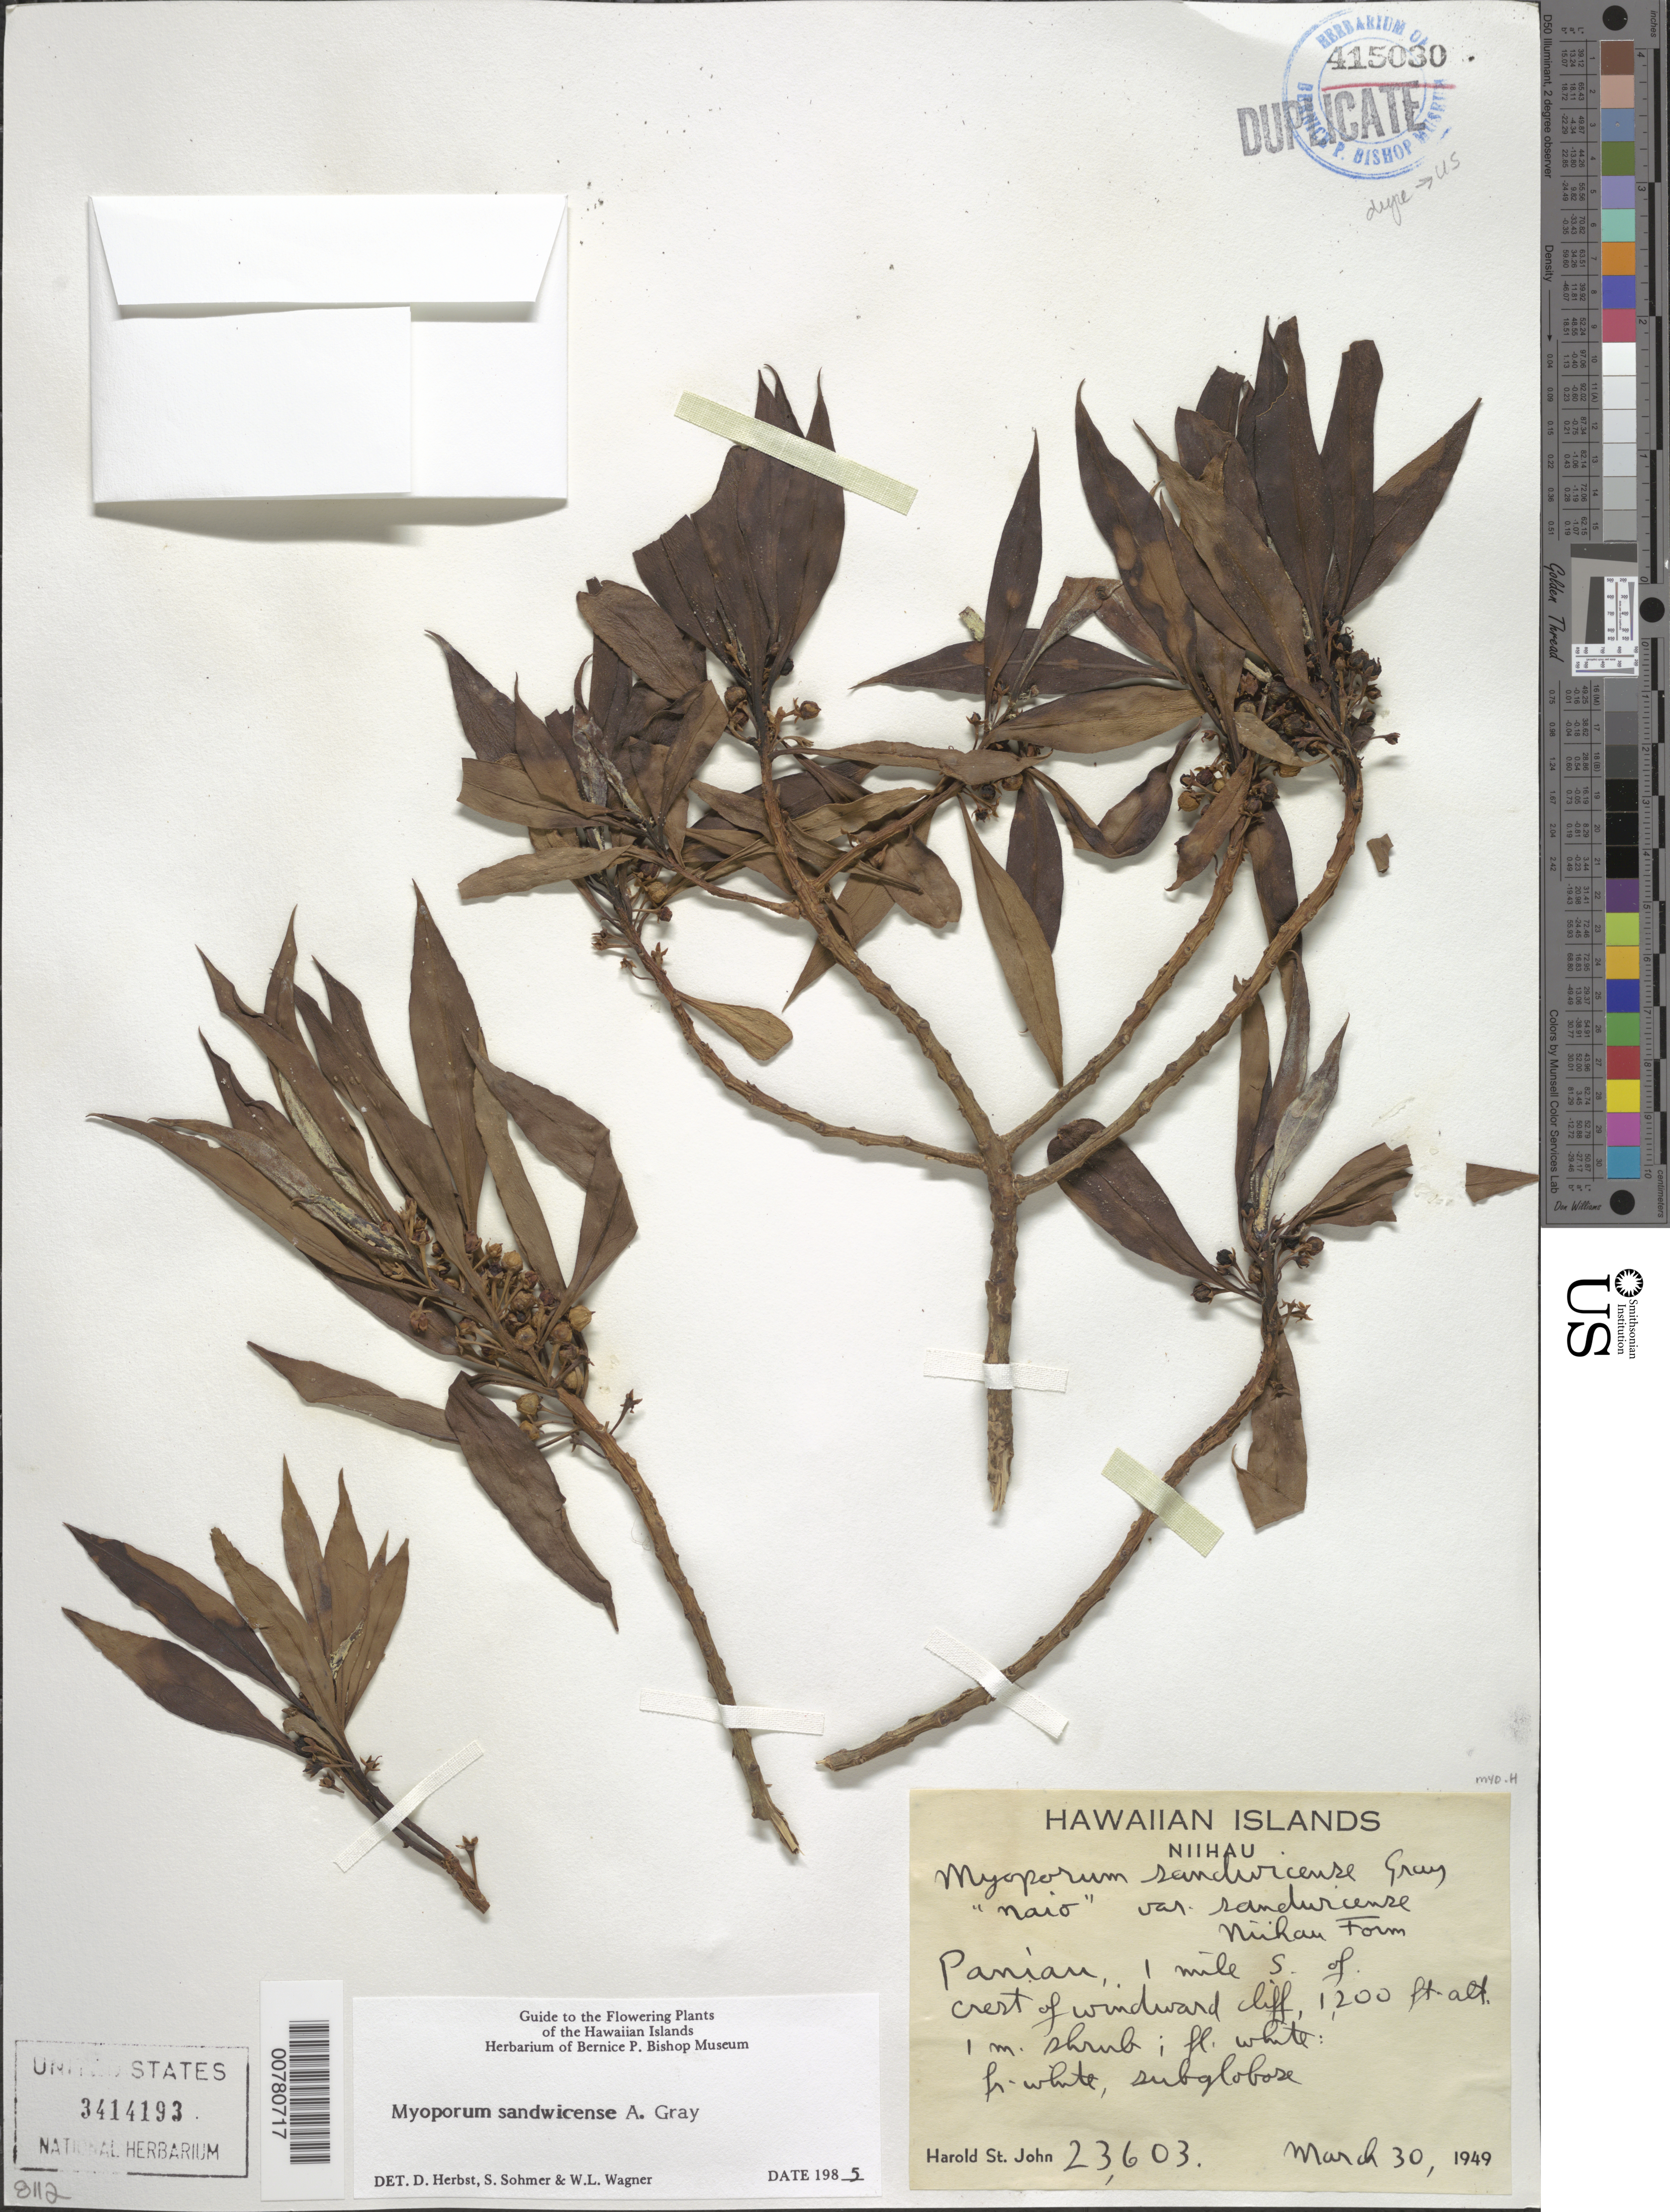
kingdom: Plantae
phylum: Tracheophyta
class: Magnoliopsida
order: Lamiales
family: Scrophulariaceae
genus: Myoporum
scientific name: Myoporum sandwicense subsp. sandwicense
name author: A. Gray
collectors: H. St. John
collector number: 23603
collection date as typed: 30 Mar 1949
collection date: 1949-03-30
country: United States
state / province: Hawaii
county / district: Kauai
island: Ni'ihau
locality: Panian, 1 mile S of crest of winward cliff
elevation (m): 365.8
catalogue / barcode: US 3414193